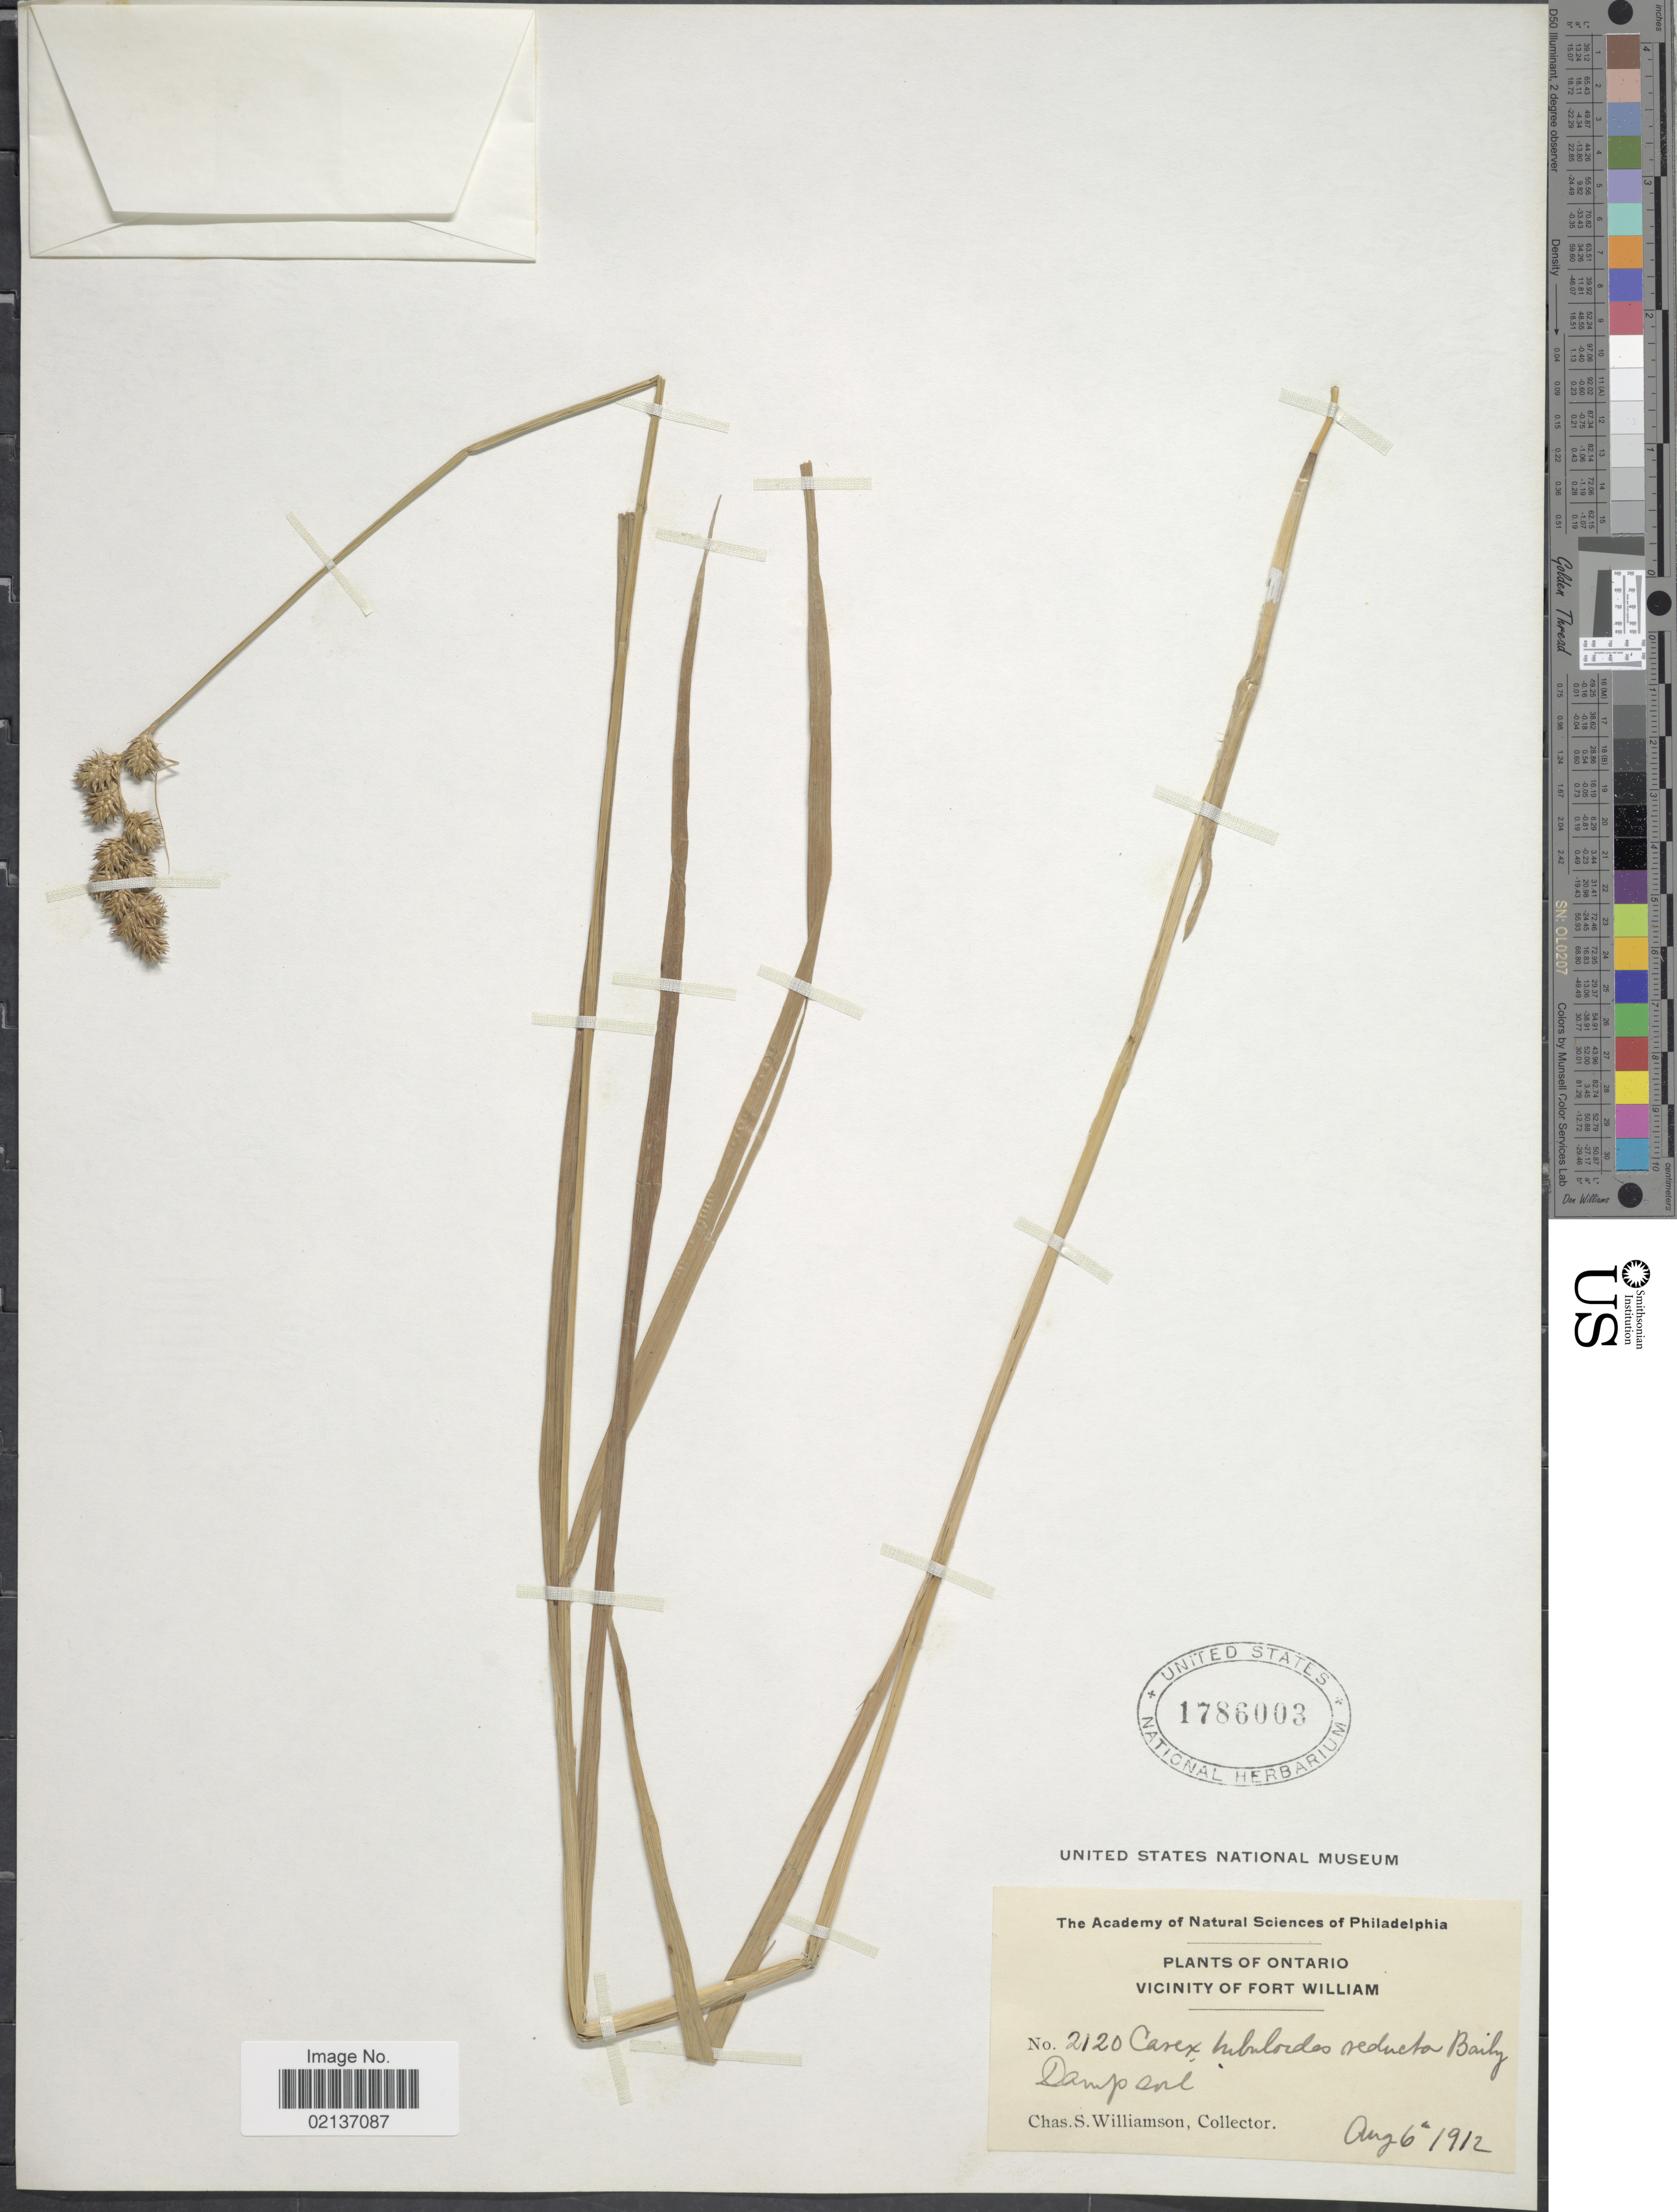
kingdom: Plantae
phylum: Tracheophyta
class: Liliopsida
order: Poales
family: Cyperaceae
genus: Carex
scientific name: Carex tribuloides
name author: Wahlenb.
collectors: C. Williamson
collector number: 2120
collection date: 1912-08-06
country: Canada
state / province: Ontario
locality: Vicinity of Fort William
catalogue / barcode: US 1786003